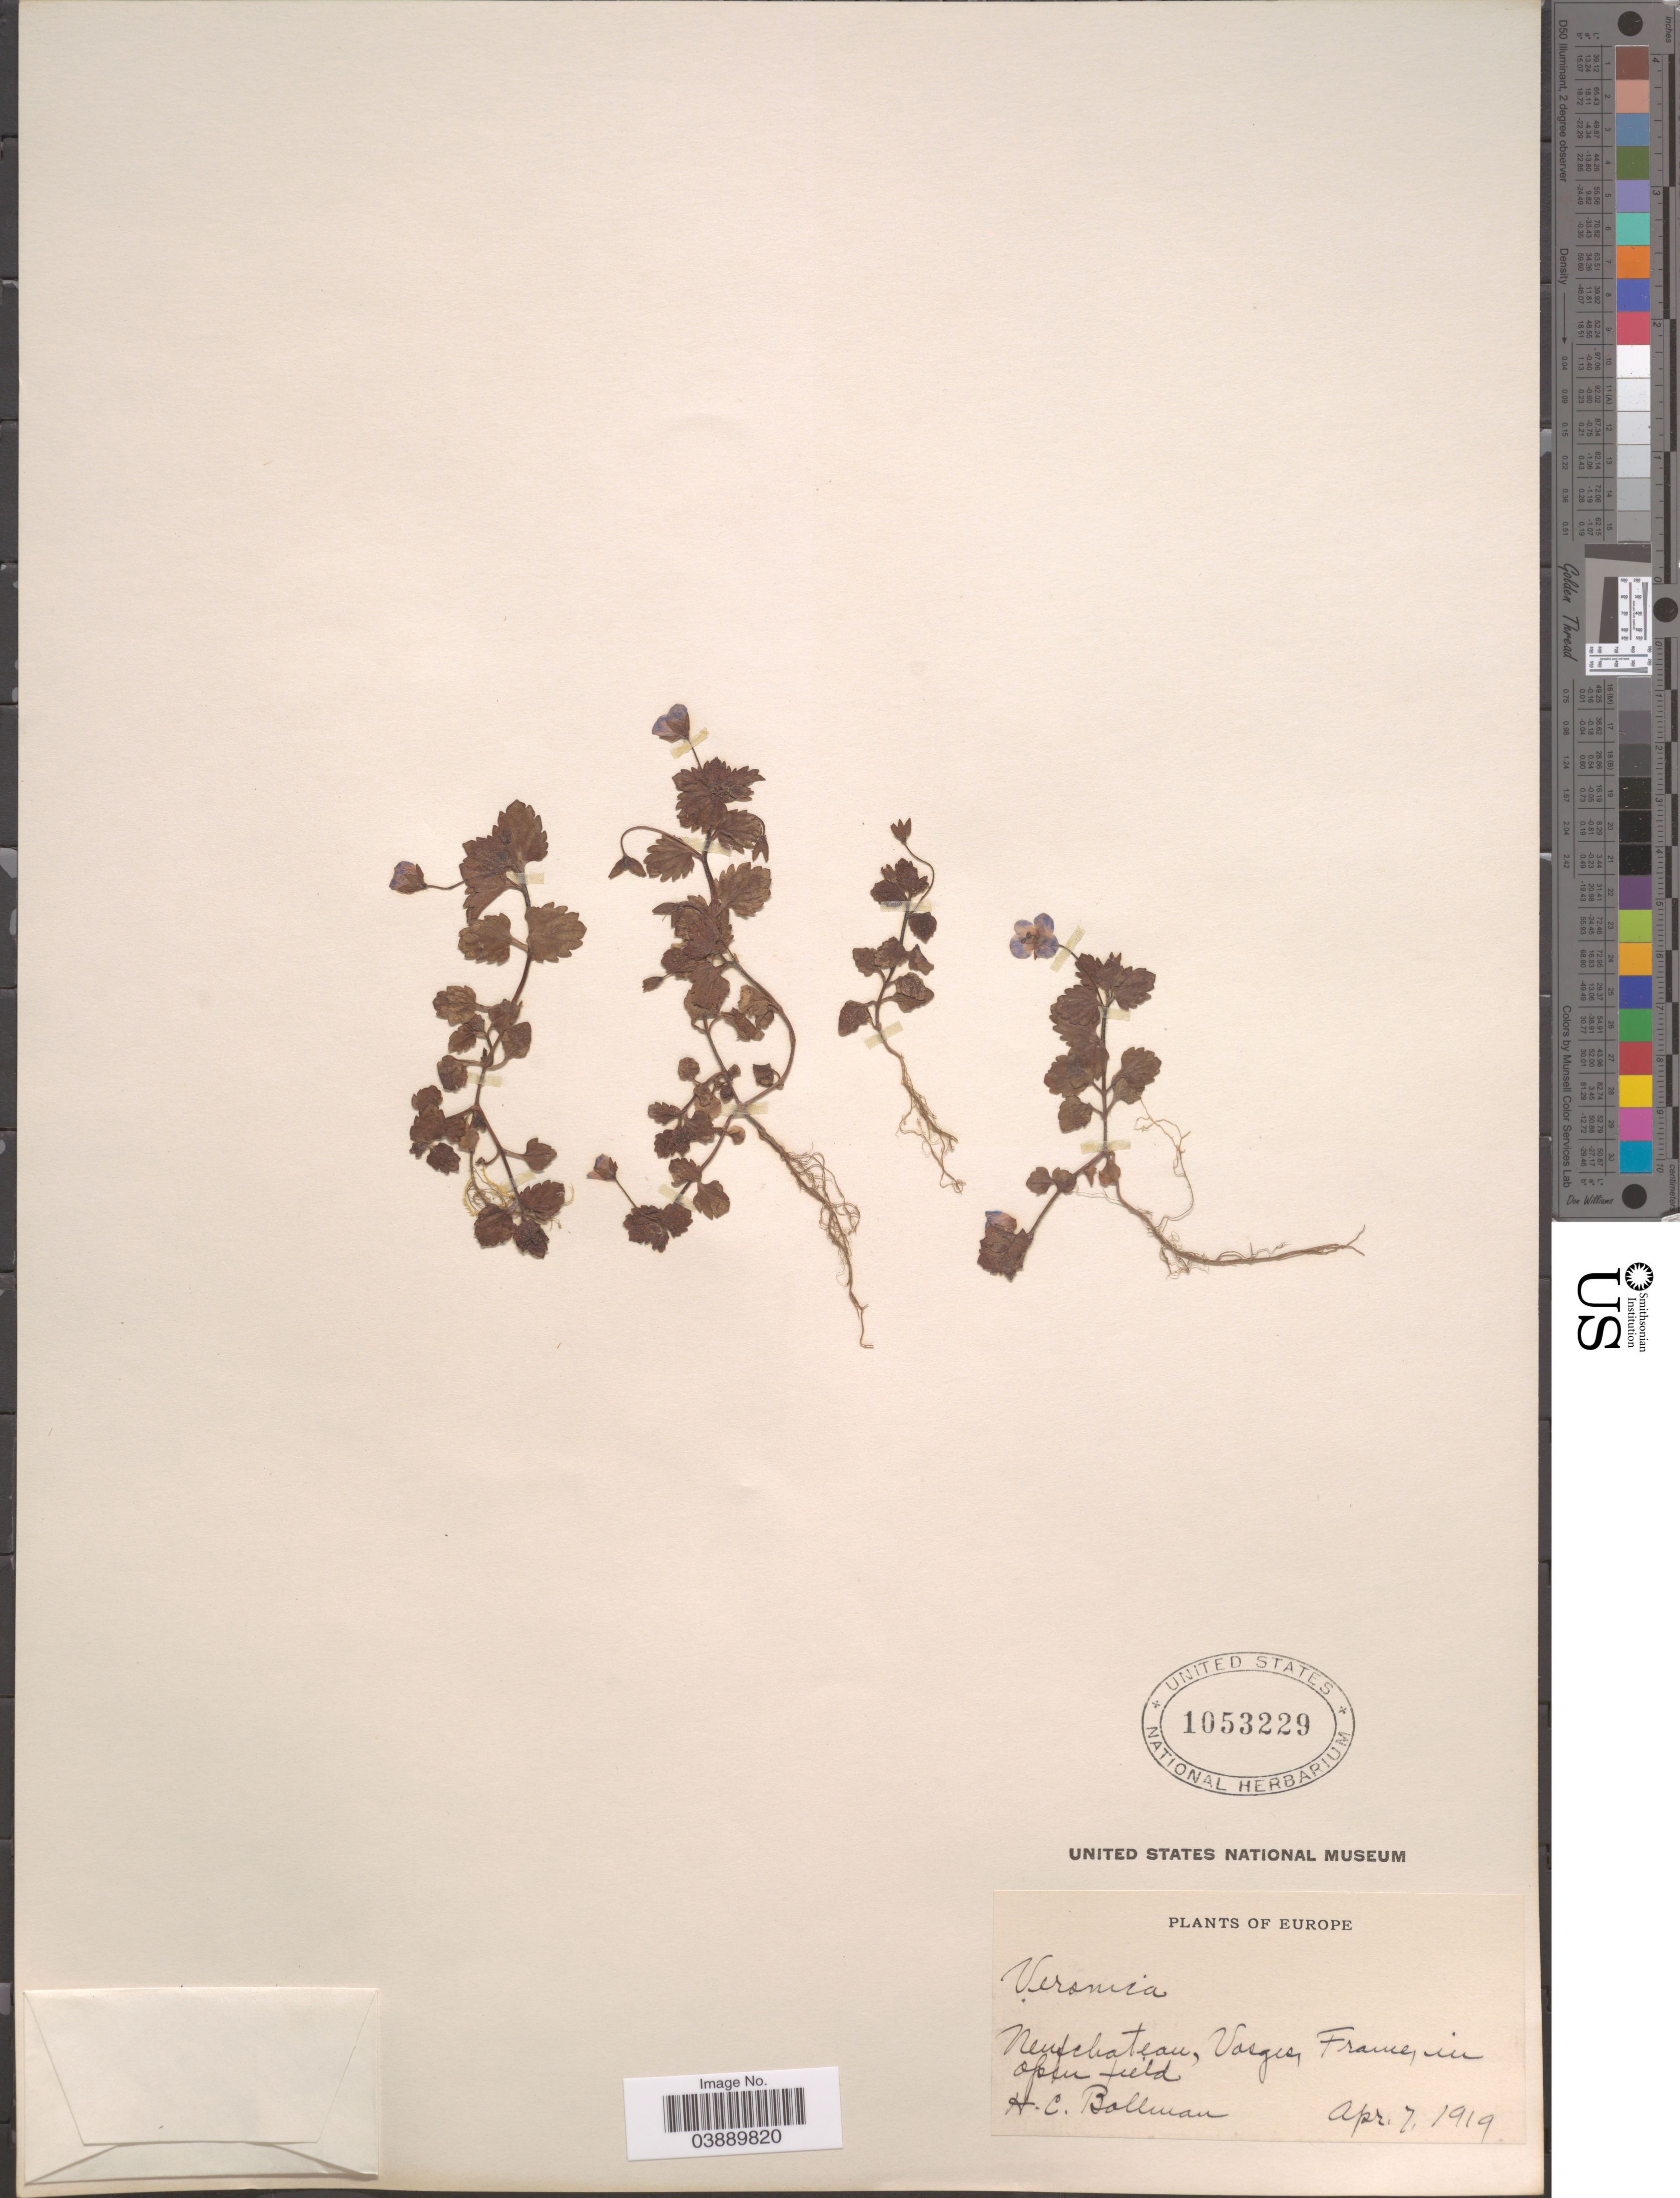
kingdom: Plantae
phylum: Tracheophyta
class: Magnoliopsida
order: Lamiales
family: Plantaginaceae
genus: Veronica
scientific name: Veronica persica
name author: Poir.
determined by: Albach, Dirk C.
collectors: H. C. Bollman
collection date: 1919-04-07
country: France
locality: Neufchateau, Vasges.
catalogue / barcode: US 1053229